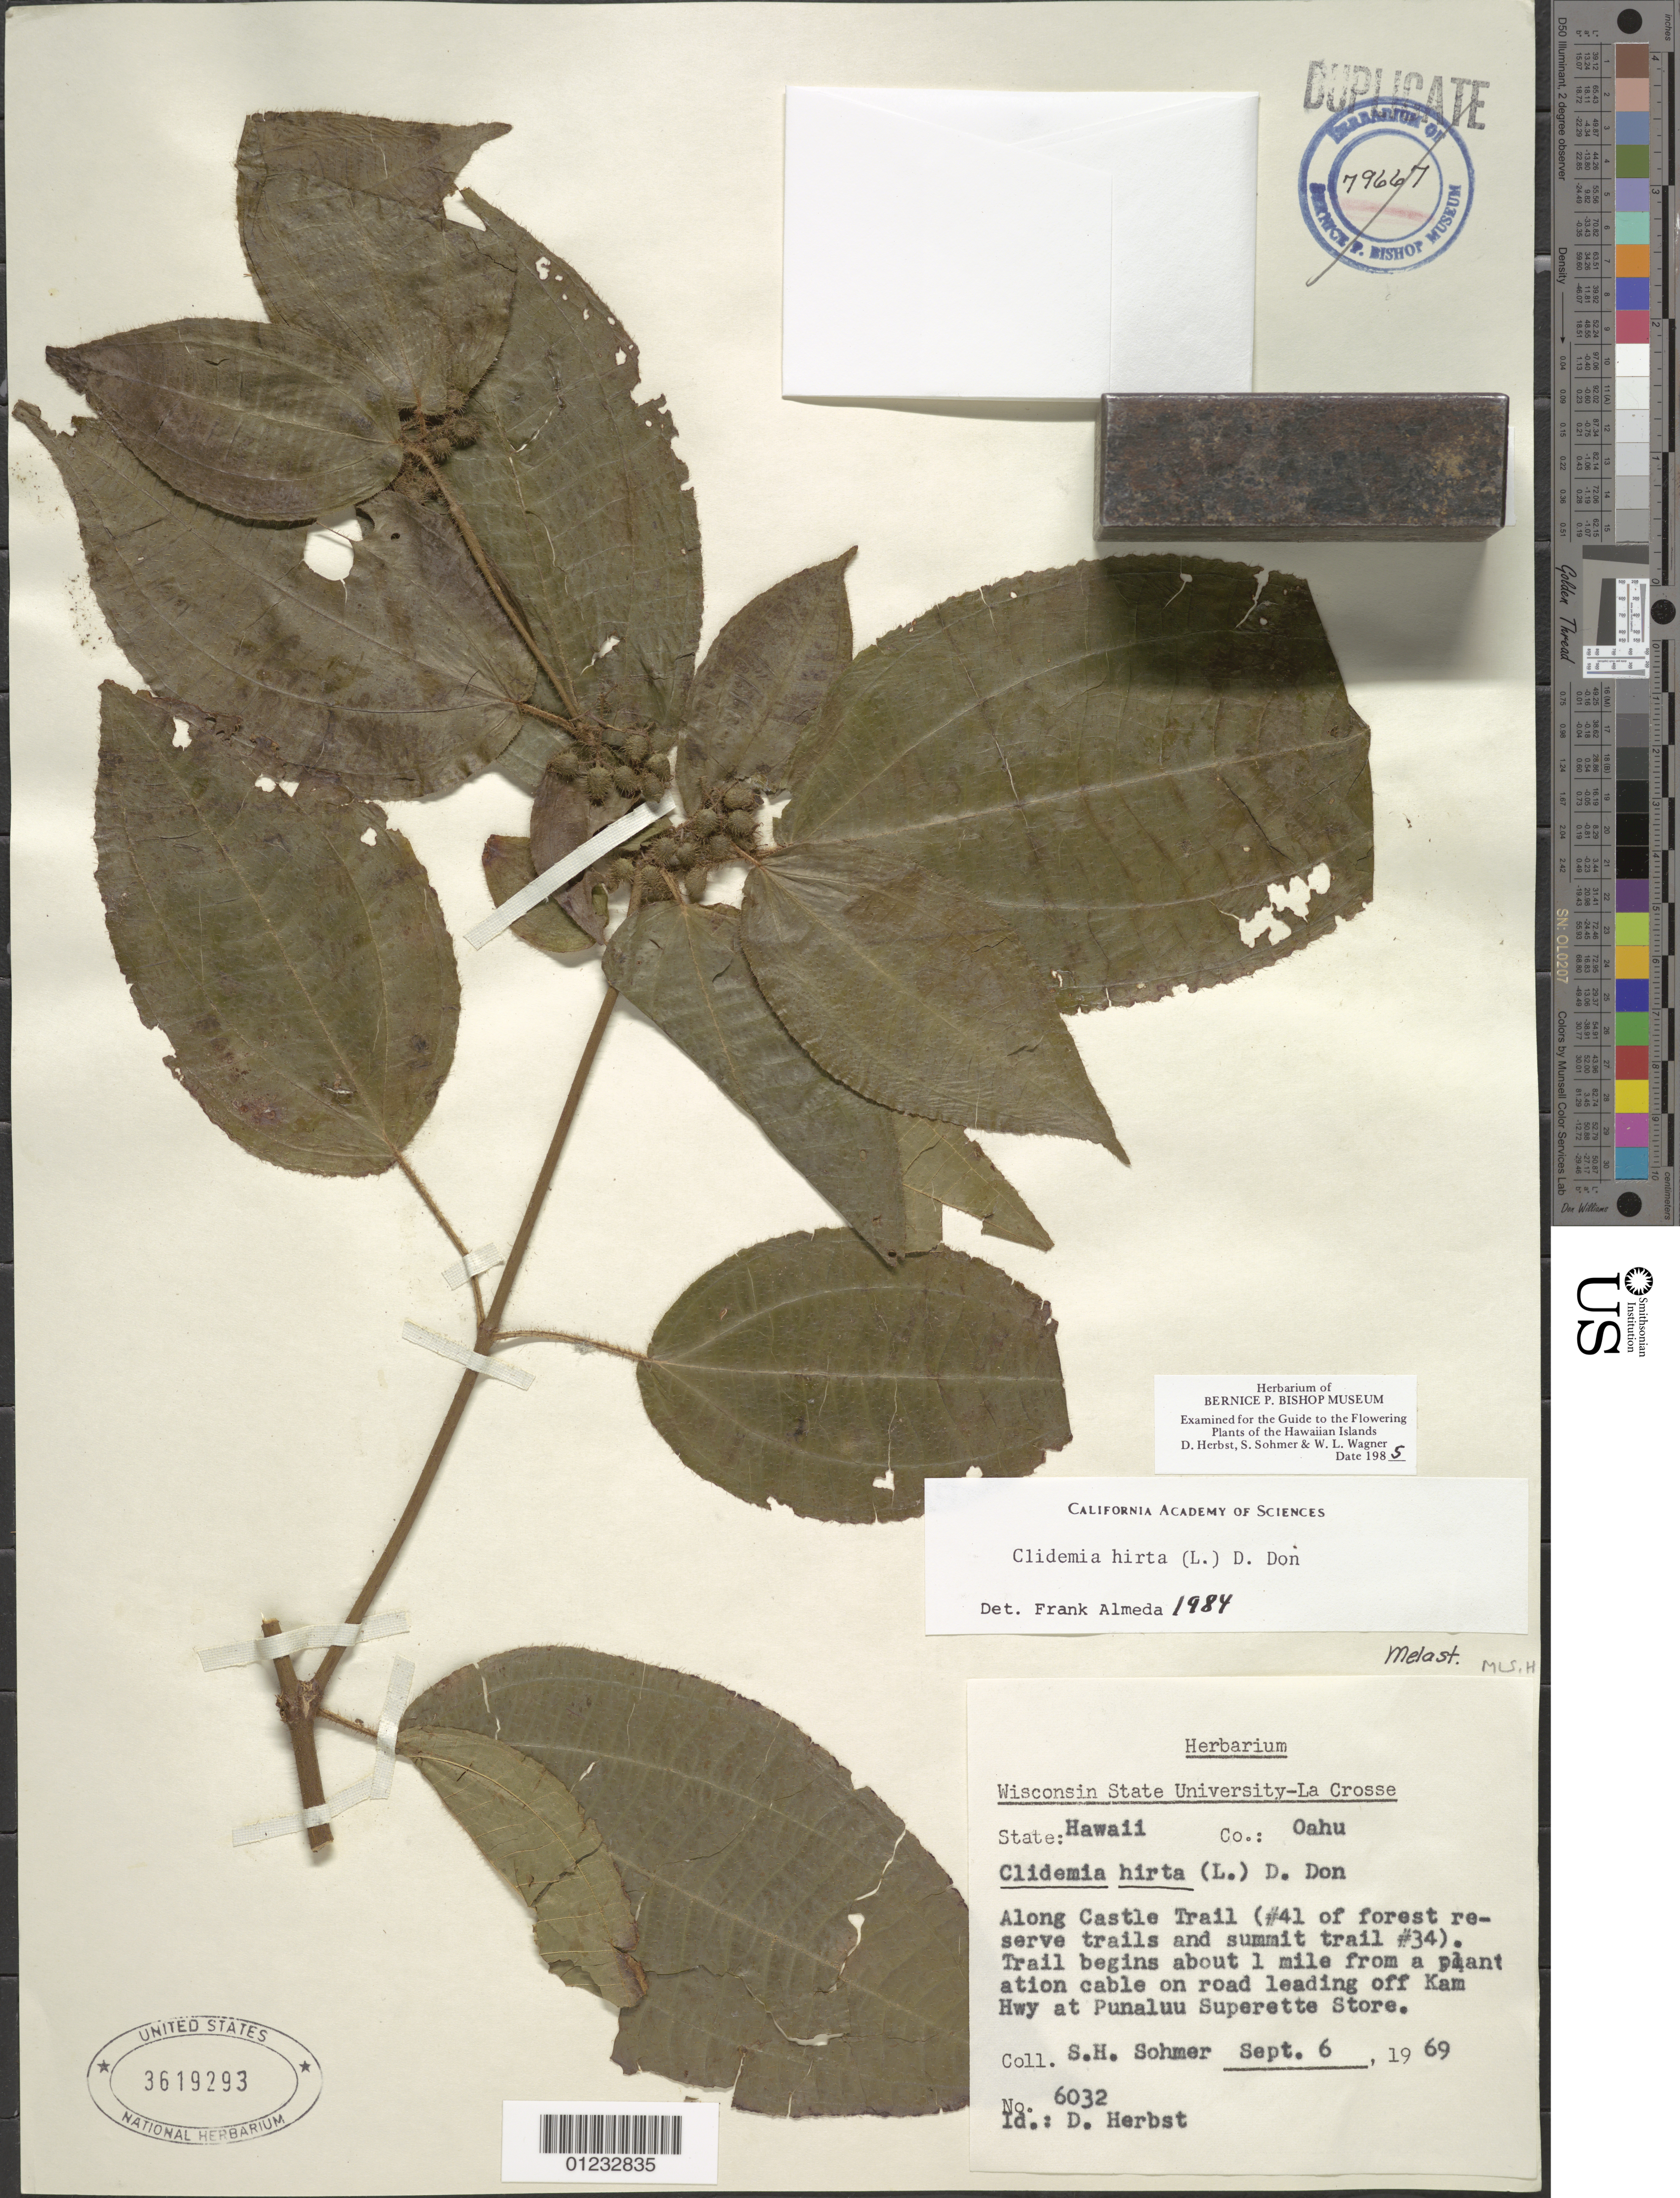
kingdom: Plantae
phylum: Tracheophyta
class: Magnoliopsida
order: Myrtales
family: Melastomataceae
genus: Miconia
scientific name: Miconia crenata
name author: (Vahl) Michelang.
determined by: Wagner, W. L., (BOT), Smithsonian Institution - National Museum of Natural History (UNITED STATES)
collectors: S. H. Sohmer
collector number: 6032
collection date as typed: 6 Sep 1969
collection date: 1969-09-06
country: United States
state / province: Hawaii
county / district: Honolulu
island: Oahu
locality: Along Castle Trail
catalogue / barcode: US 3619293